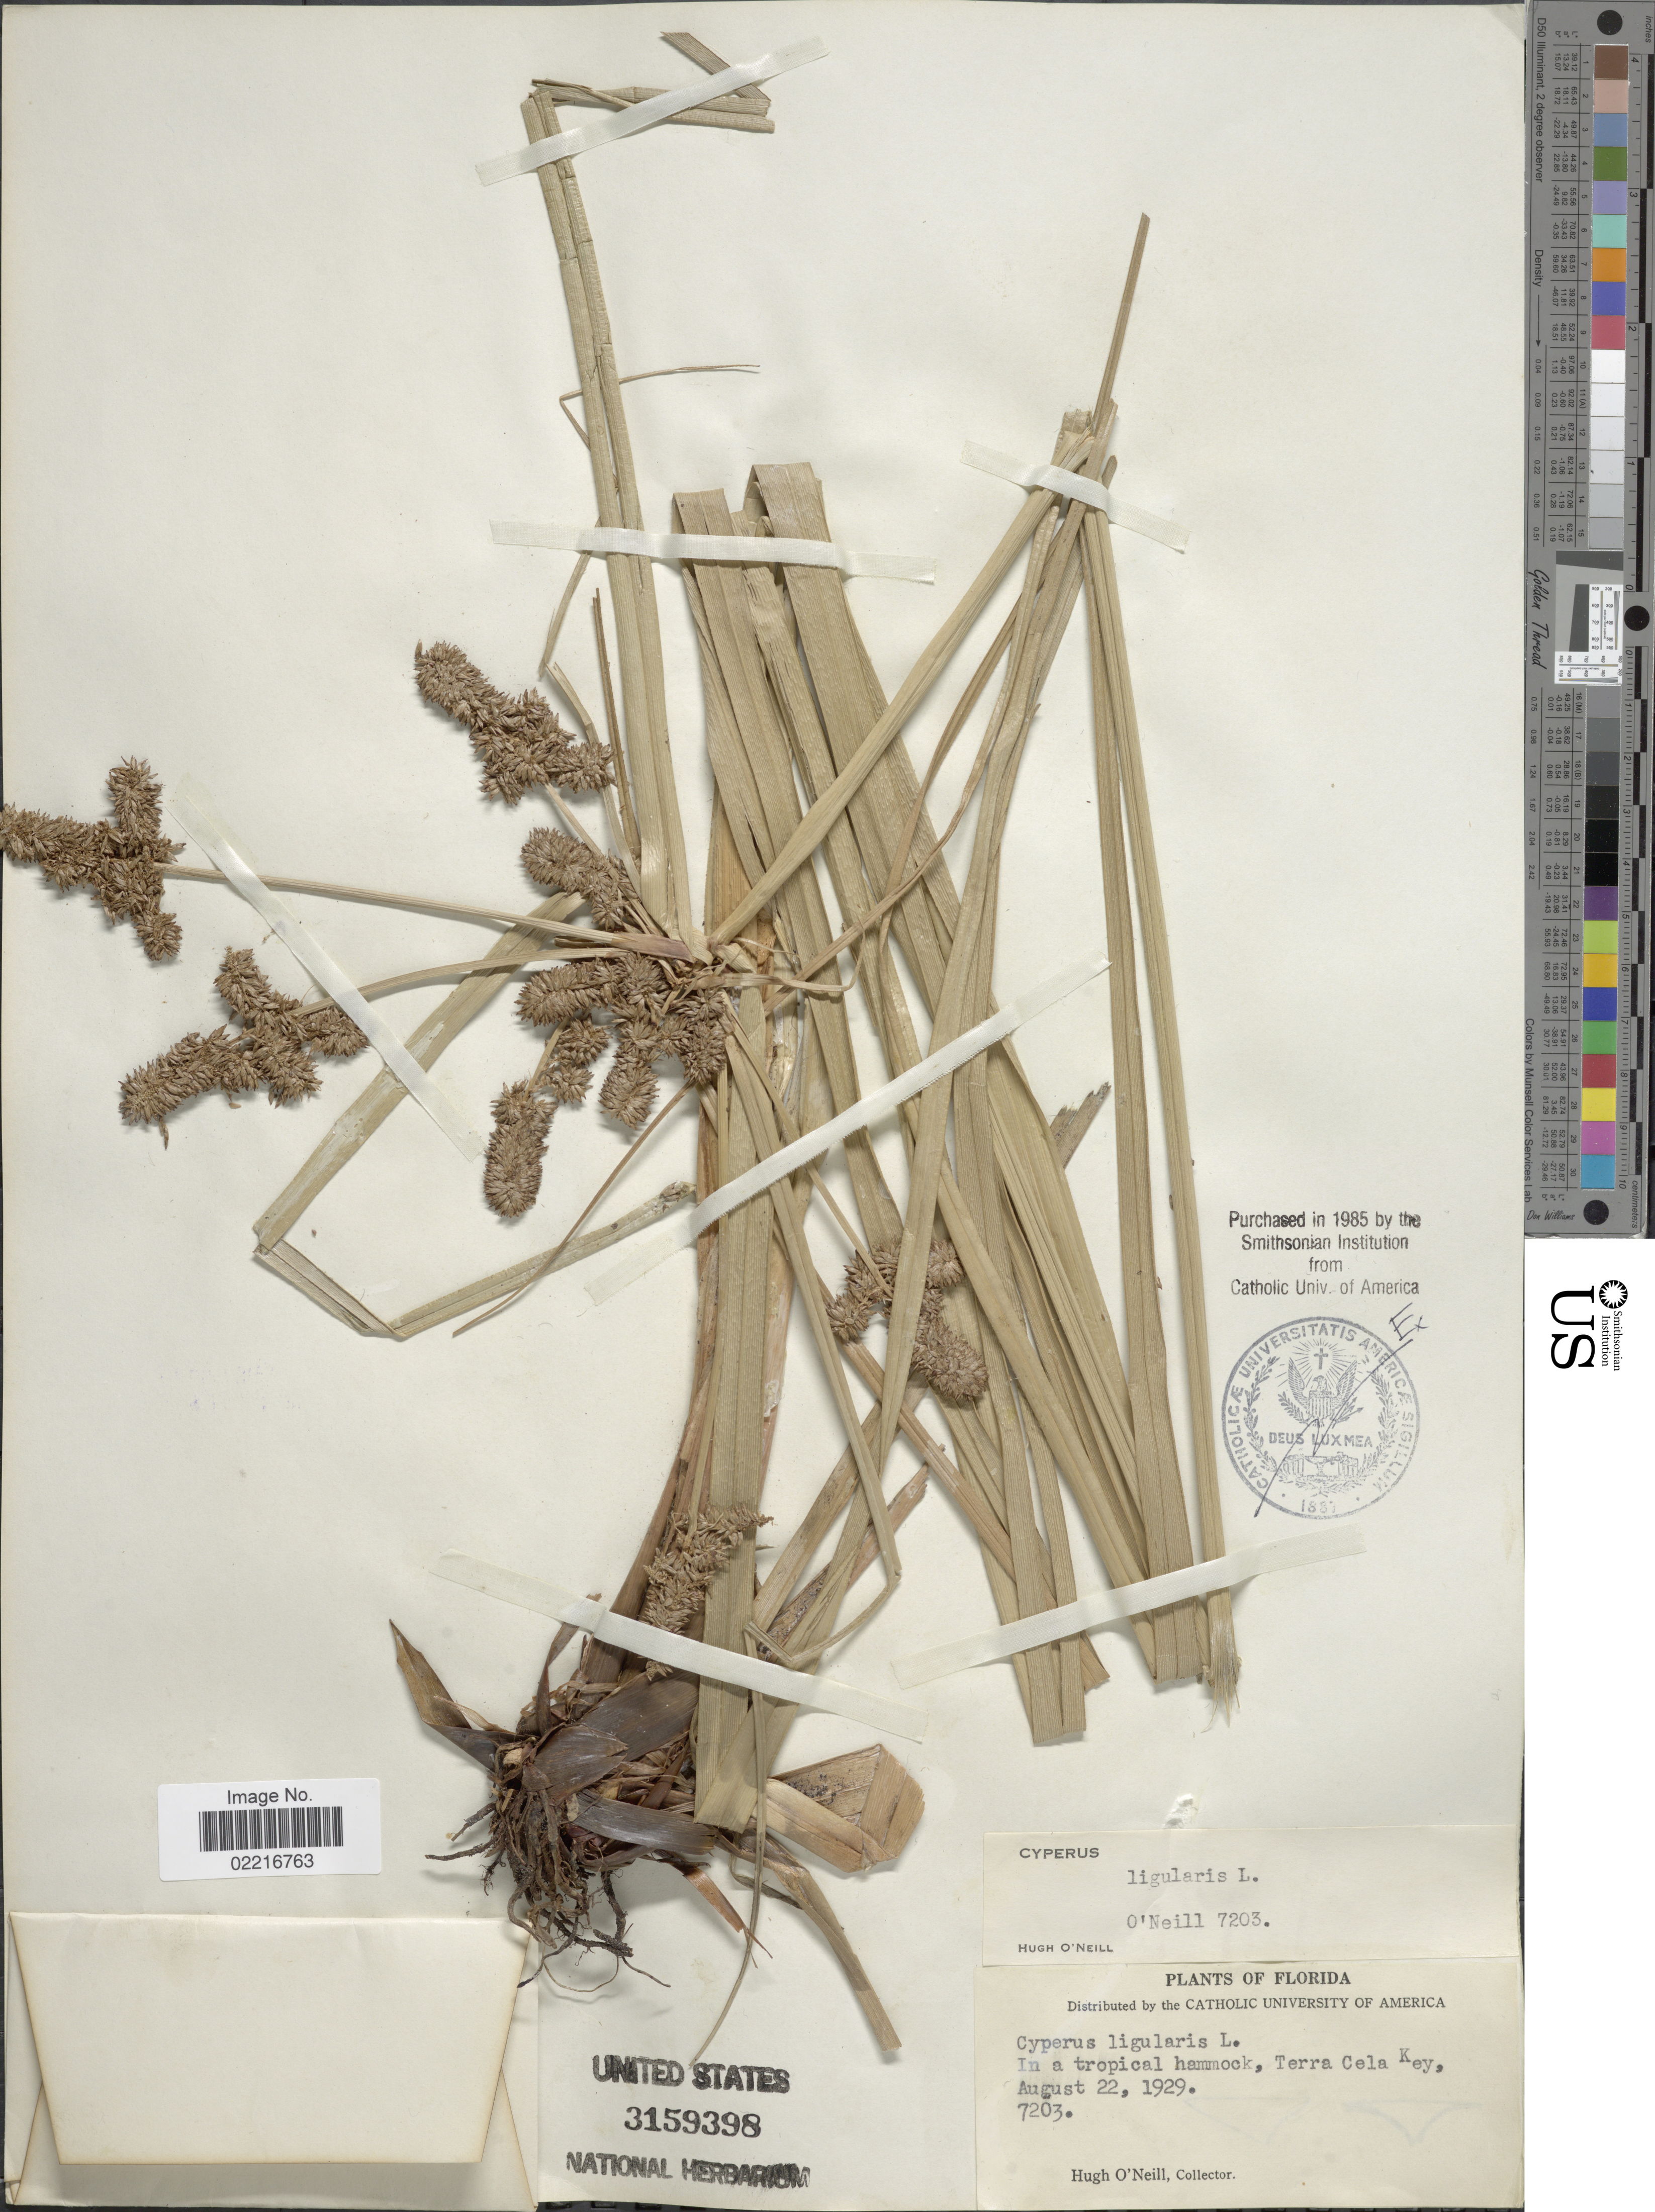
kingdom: Plantae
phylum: Tracheophyta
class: Liliopsida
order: Poales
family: Cyperaceae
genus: Cyperus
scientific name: Cyperus ligularis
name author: L.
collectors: H. O'Neill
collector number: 7203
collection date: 1929-08-22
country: United States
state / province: Florida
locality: Terra Cela Key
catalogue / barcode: US 3159398